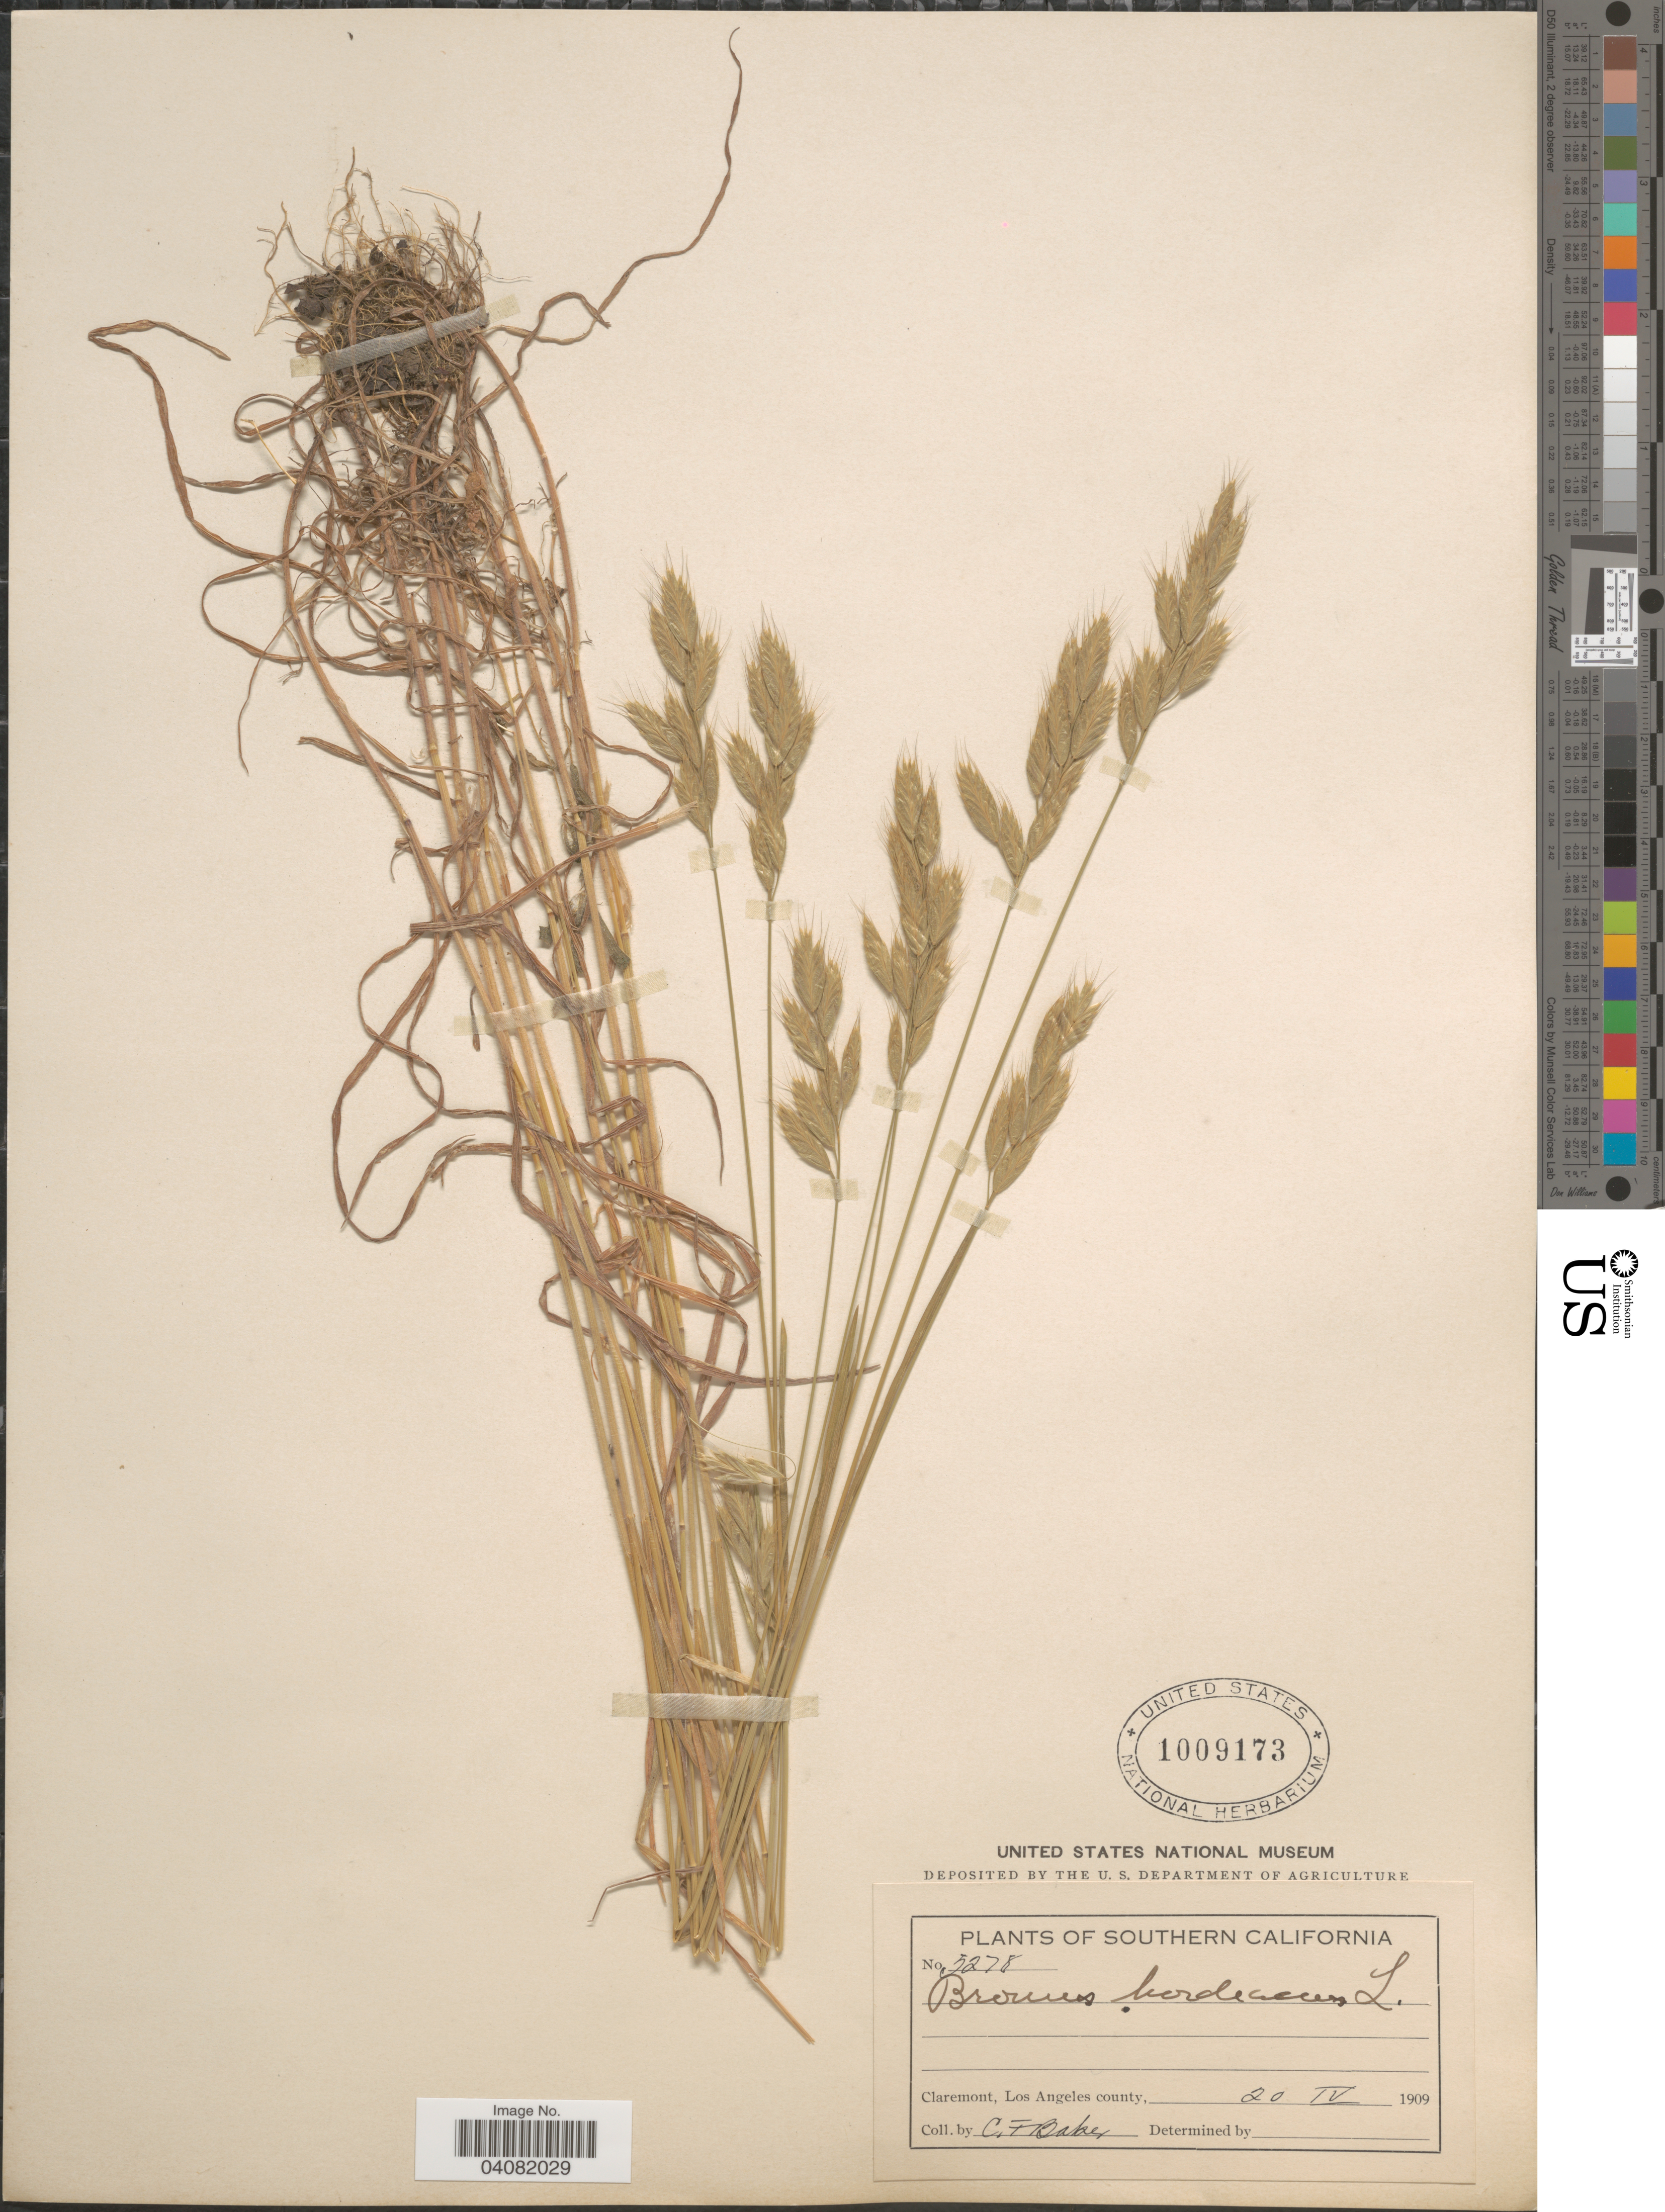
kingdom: Plantae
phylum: Tracheophyta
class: Liliopsida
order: Poales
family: Poaceae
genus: Bromus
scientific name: Bromus hordeaceus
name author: L.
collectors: C. F. Baker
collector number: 5278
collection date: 1909-04-20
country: United States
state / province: California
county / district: Los Angeles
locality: Southern California. Claremont, Los Angeles county.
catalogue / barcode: US 1009173